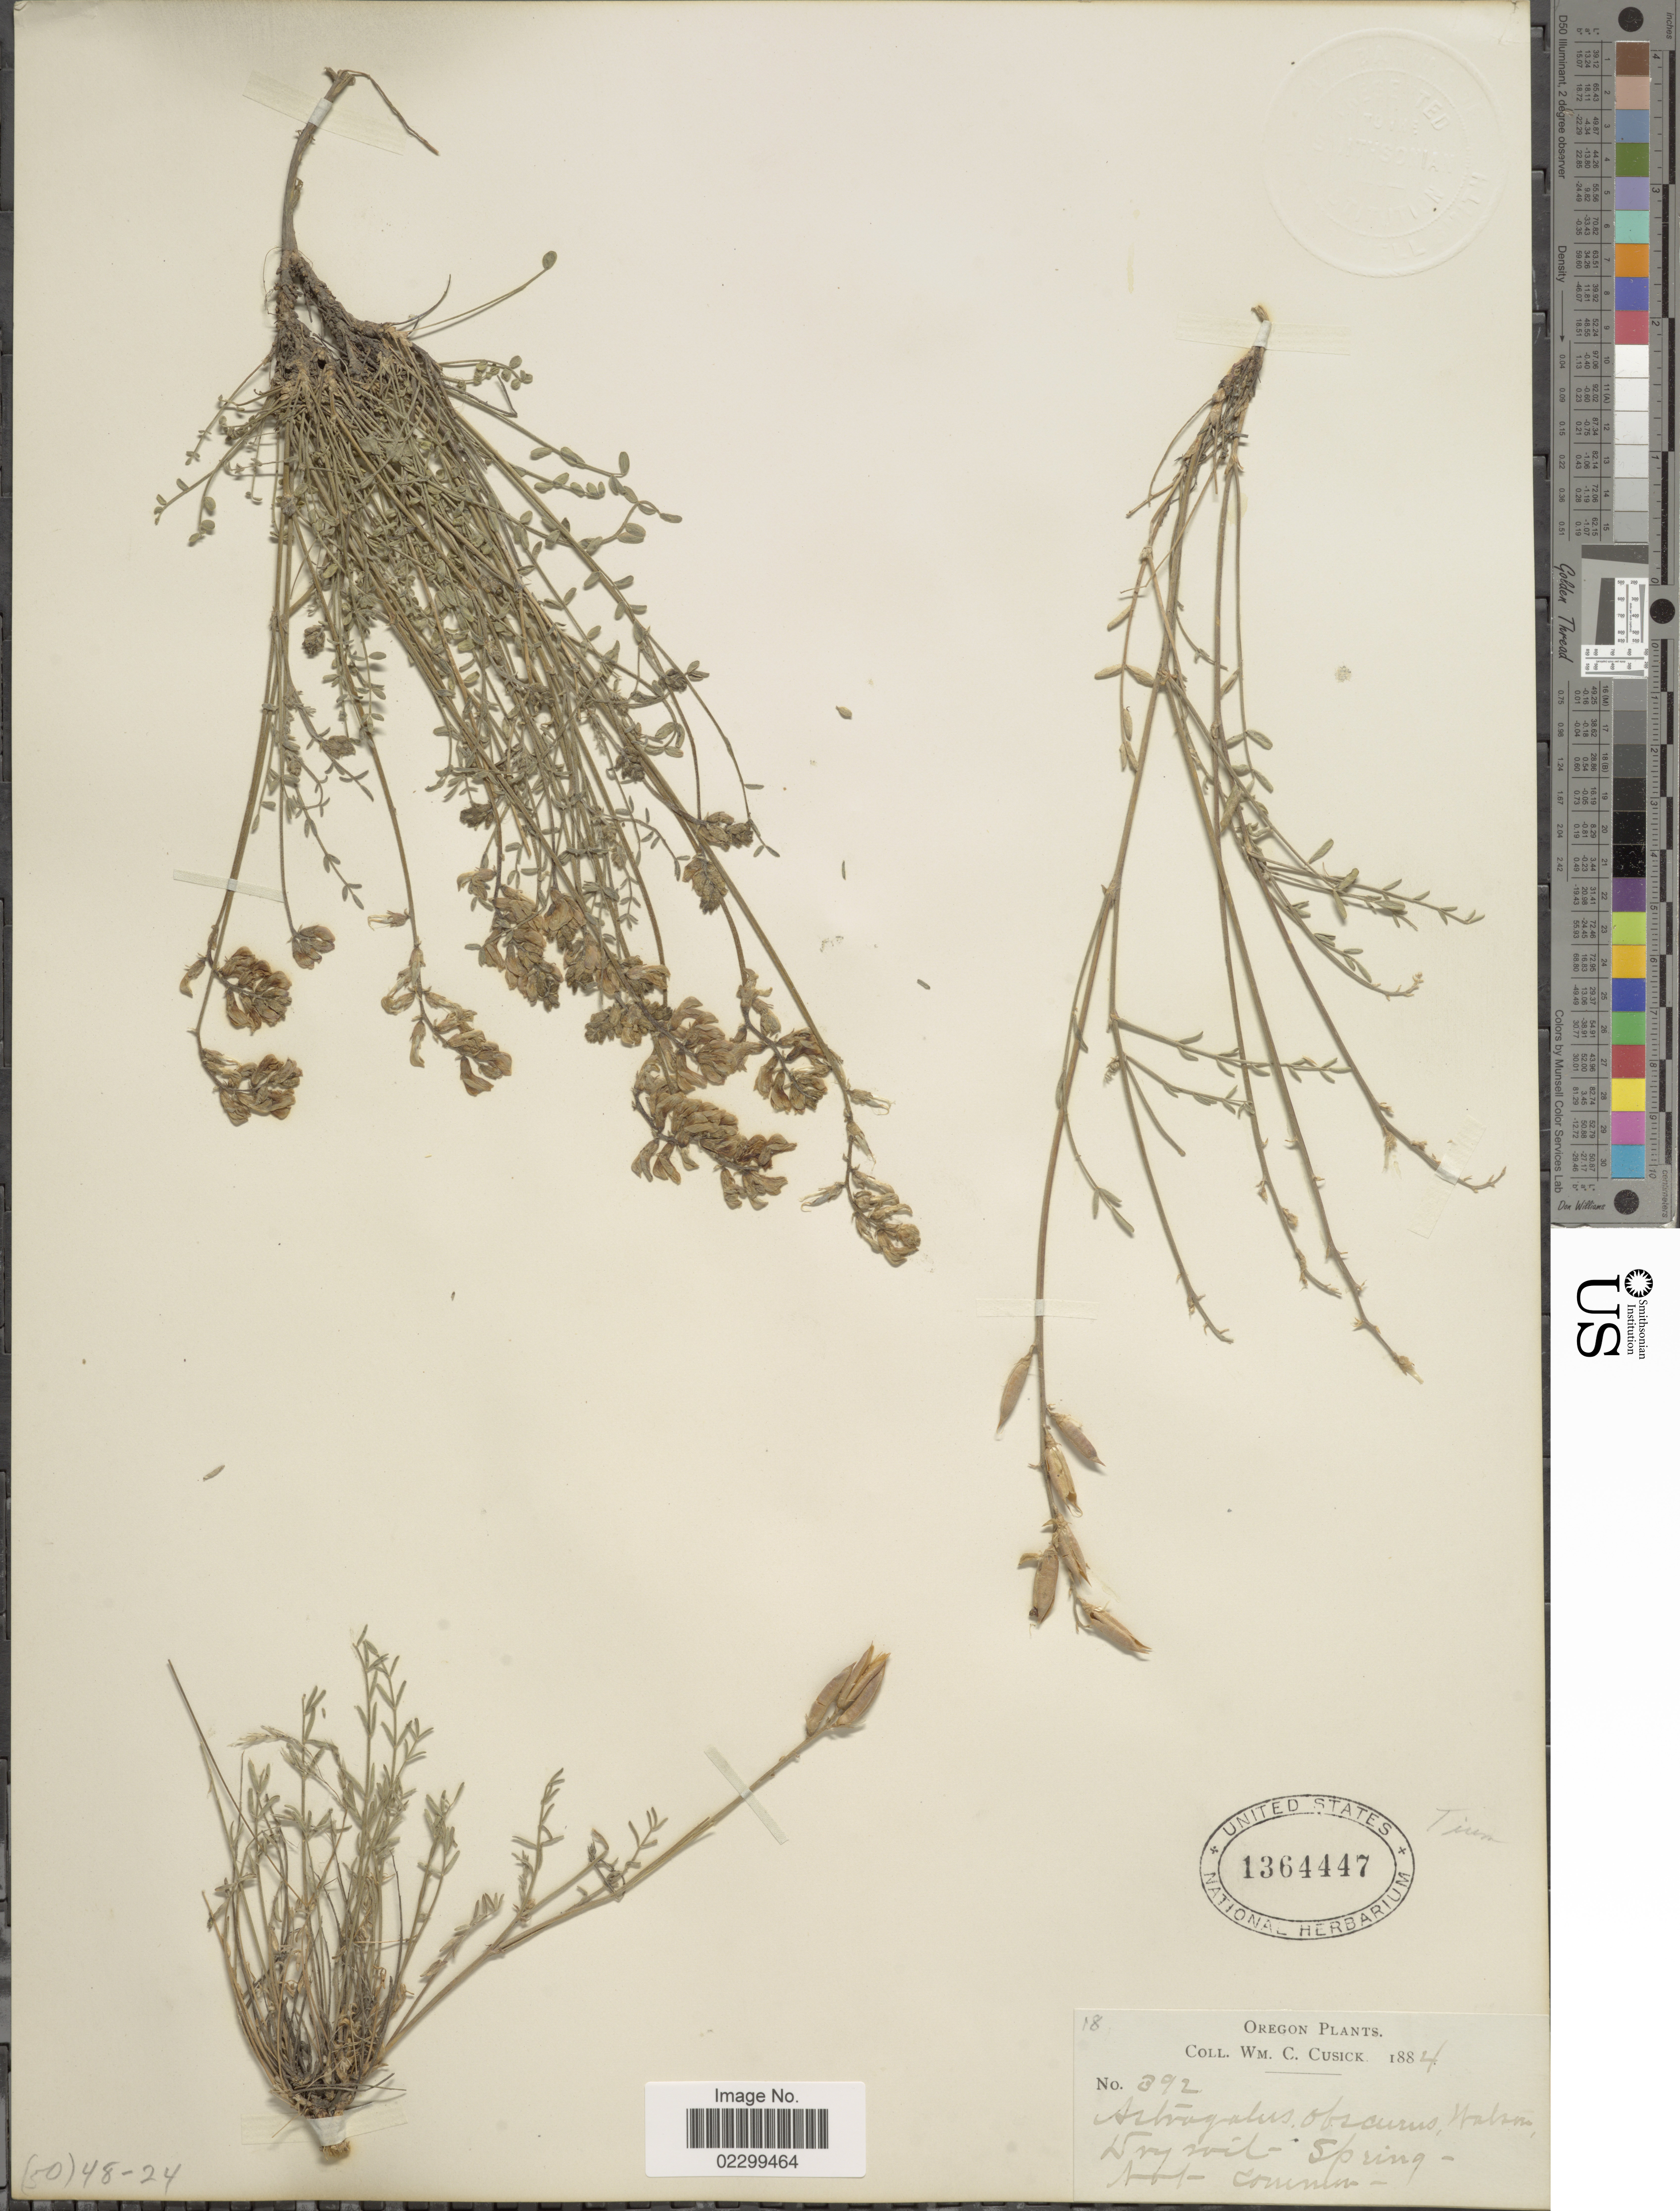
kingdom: Plantae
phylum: Tracheophyta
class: Magnoliopsida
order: Fabales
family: Fabaceae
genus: Astragalus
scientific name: Astragalus obscurus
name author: S. Watson in C. King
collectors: W. C. Cusick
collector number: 392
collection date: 1884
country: United States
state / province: Oregon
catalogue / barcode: US 1364447